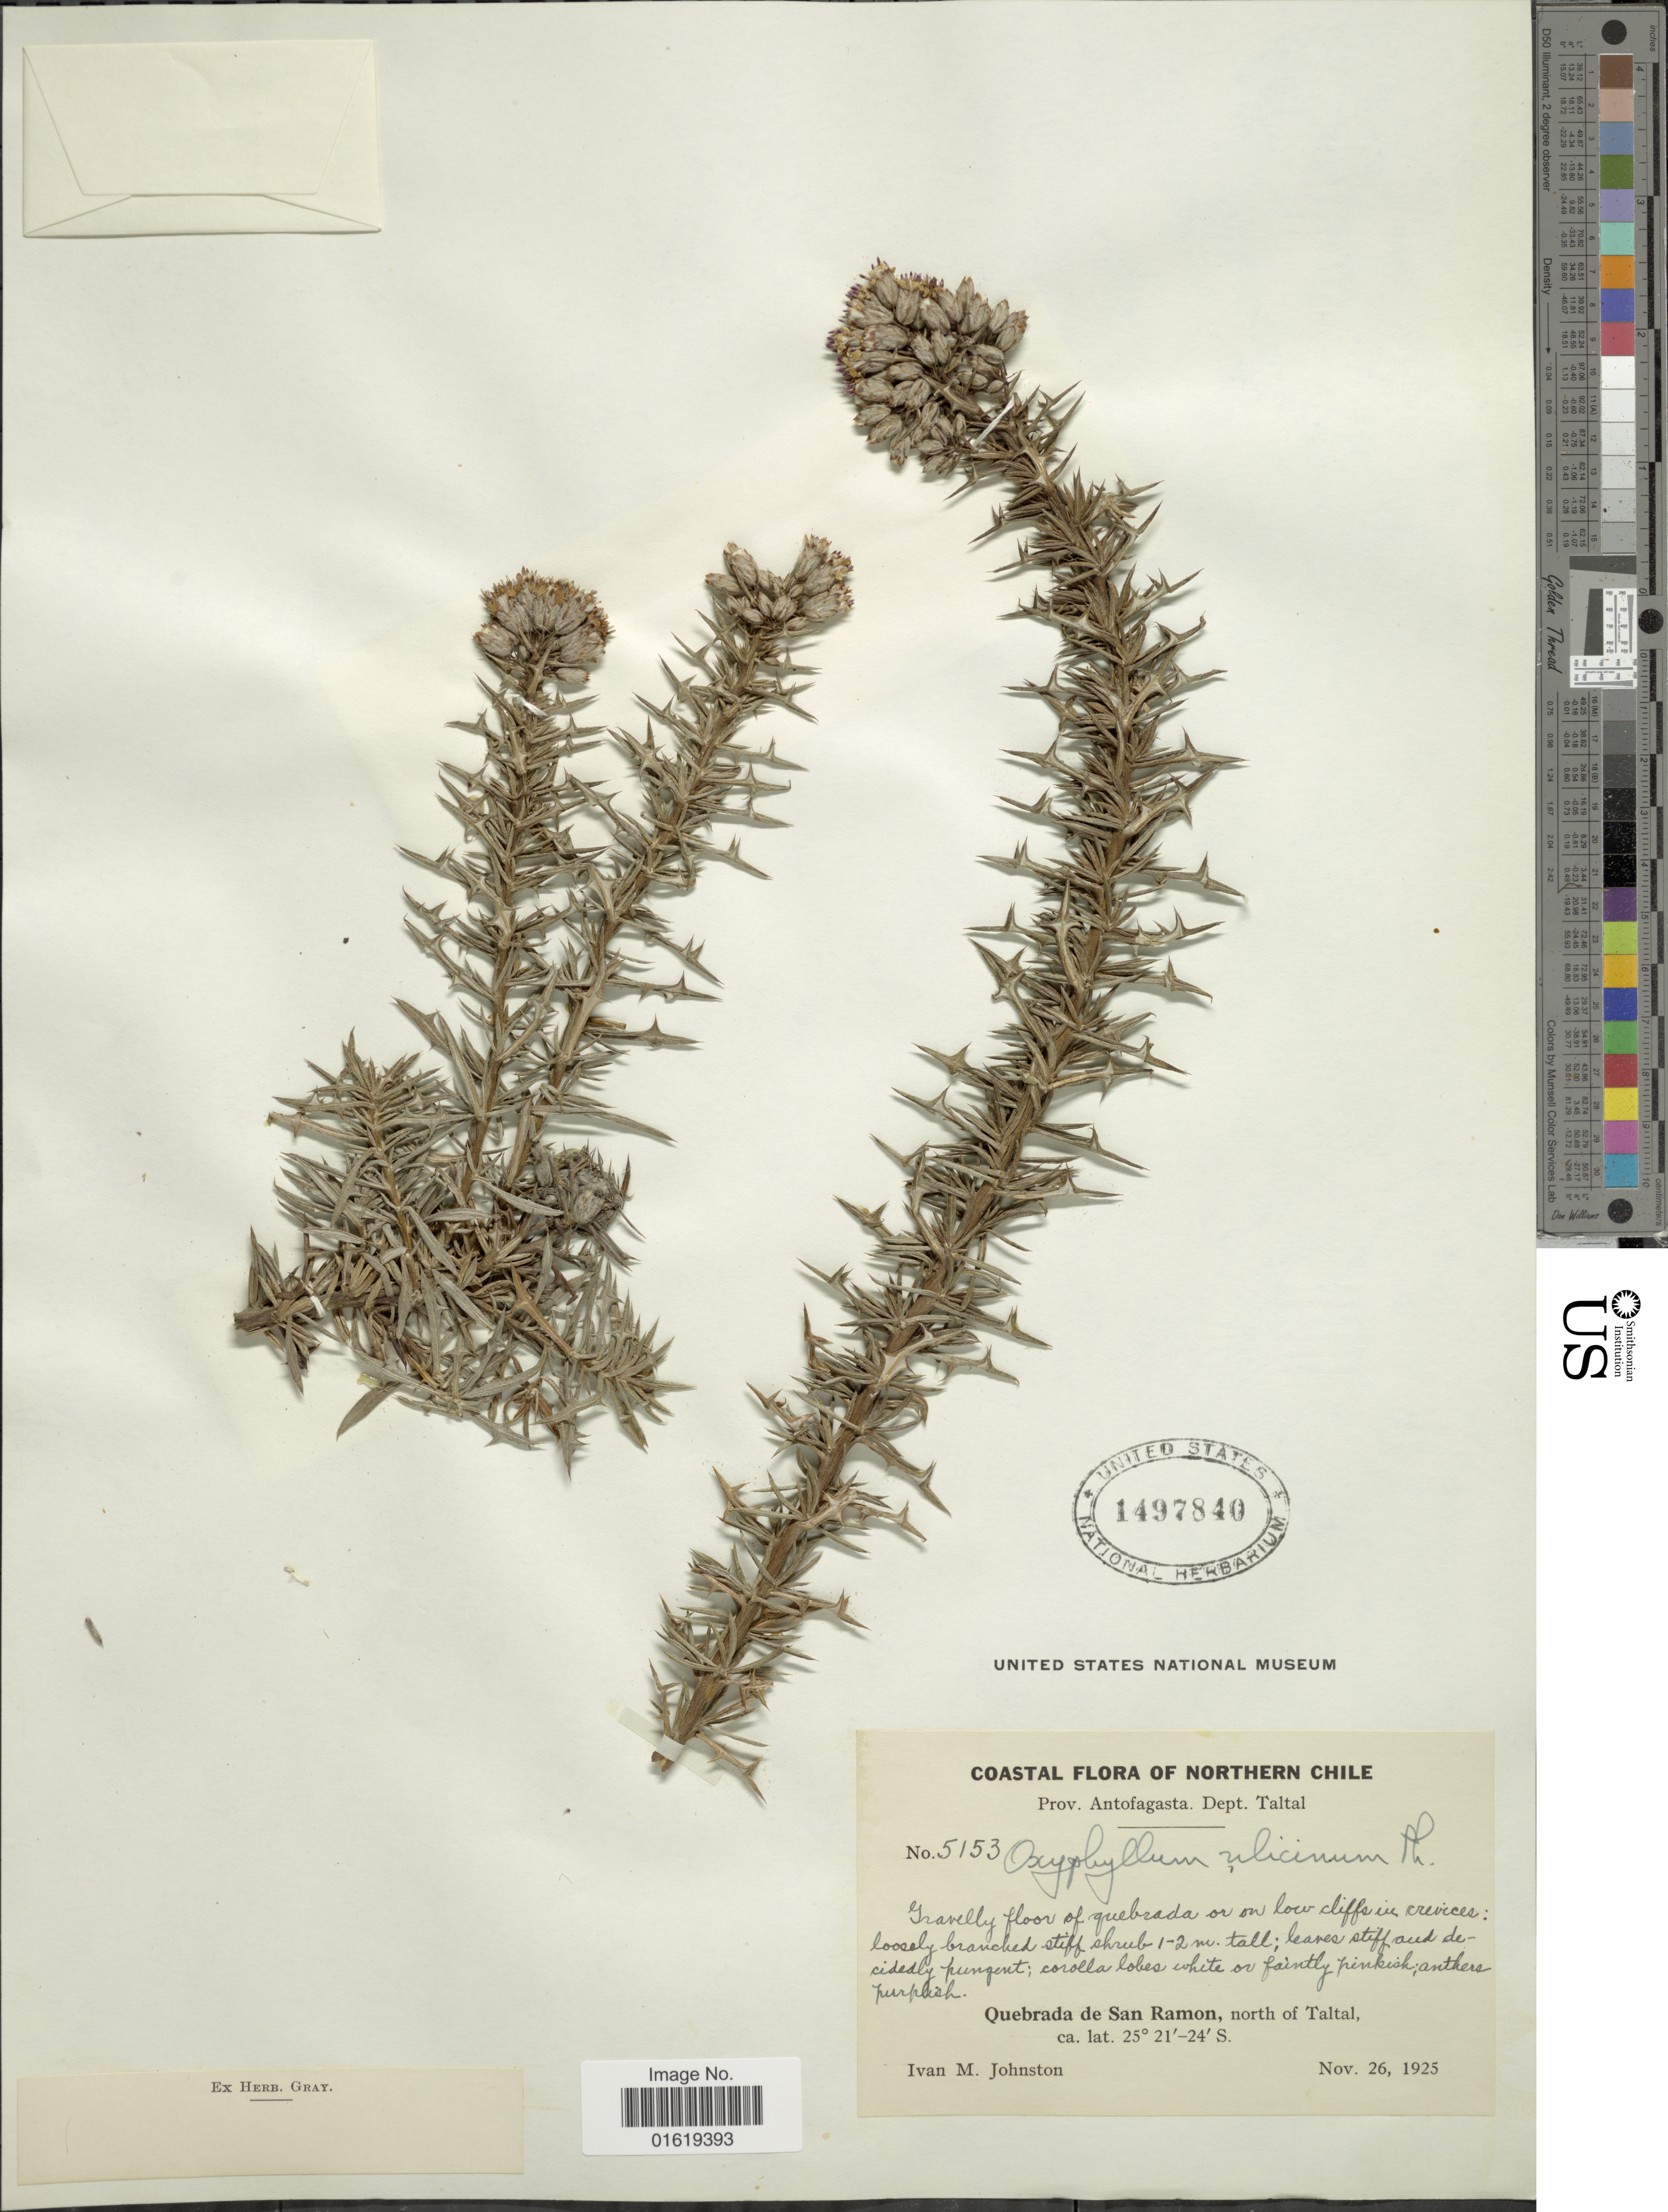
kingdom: Plantae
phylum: Tracheophyta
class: Magnoliopsida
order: Asterales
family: Asteraceae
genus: Oxyphyllum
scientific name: Oxyphyllum ulicinum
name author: Phil.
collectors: I.M. Johnston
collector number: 5153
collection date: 1925-11-26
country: Chile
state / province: Antofagasta (II)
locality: Northern Chile. Prov. Antofagasta. Dept. Taltal. Quebrada de San Ramon, north of Taltal.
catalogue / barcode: US 1497840